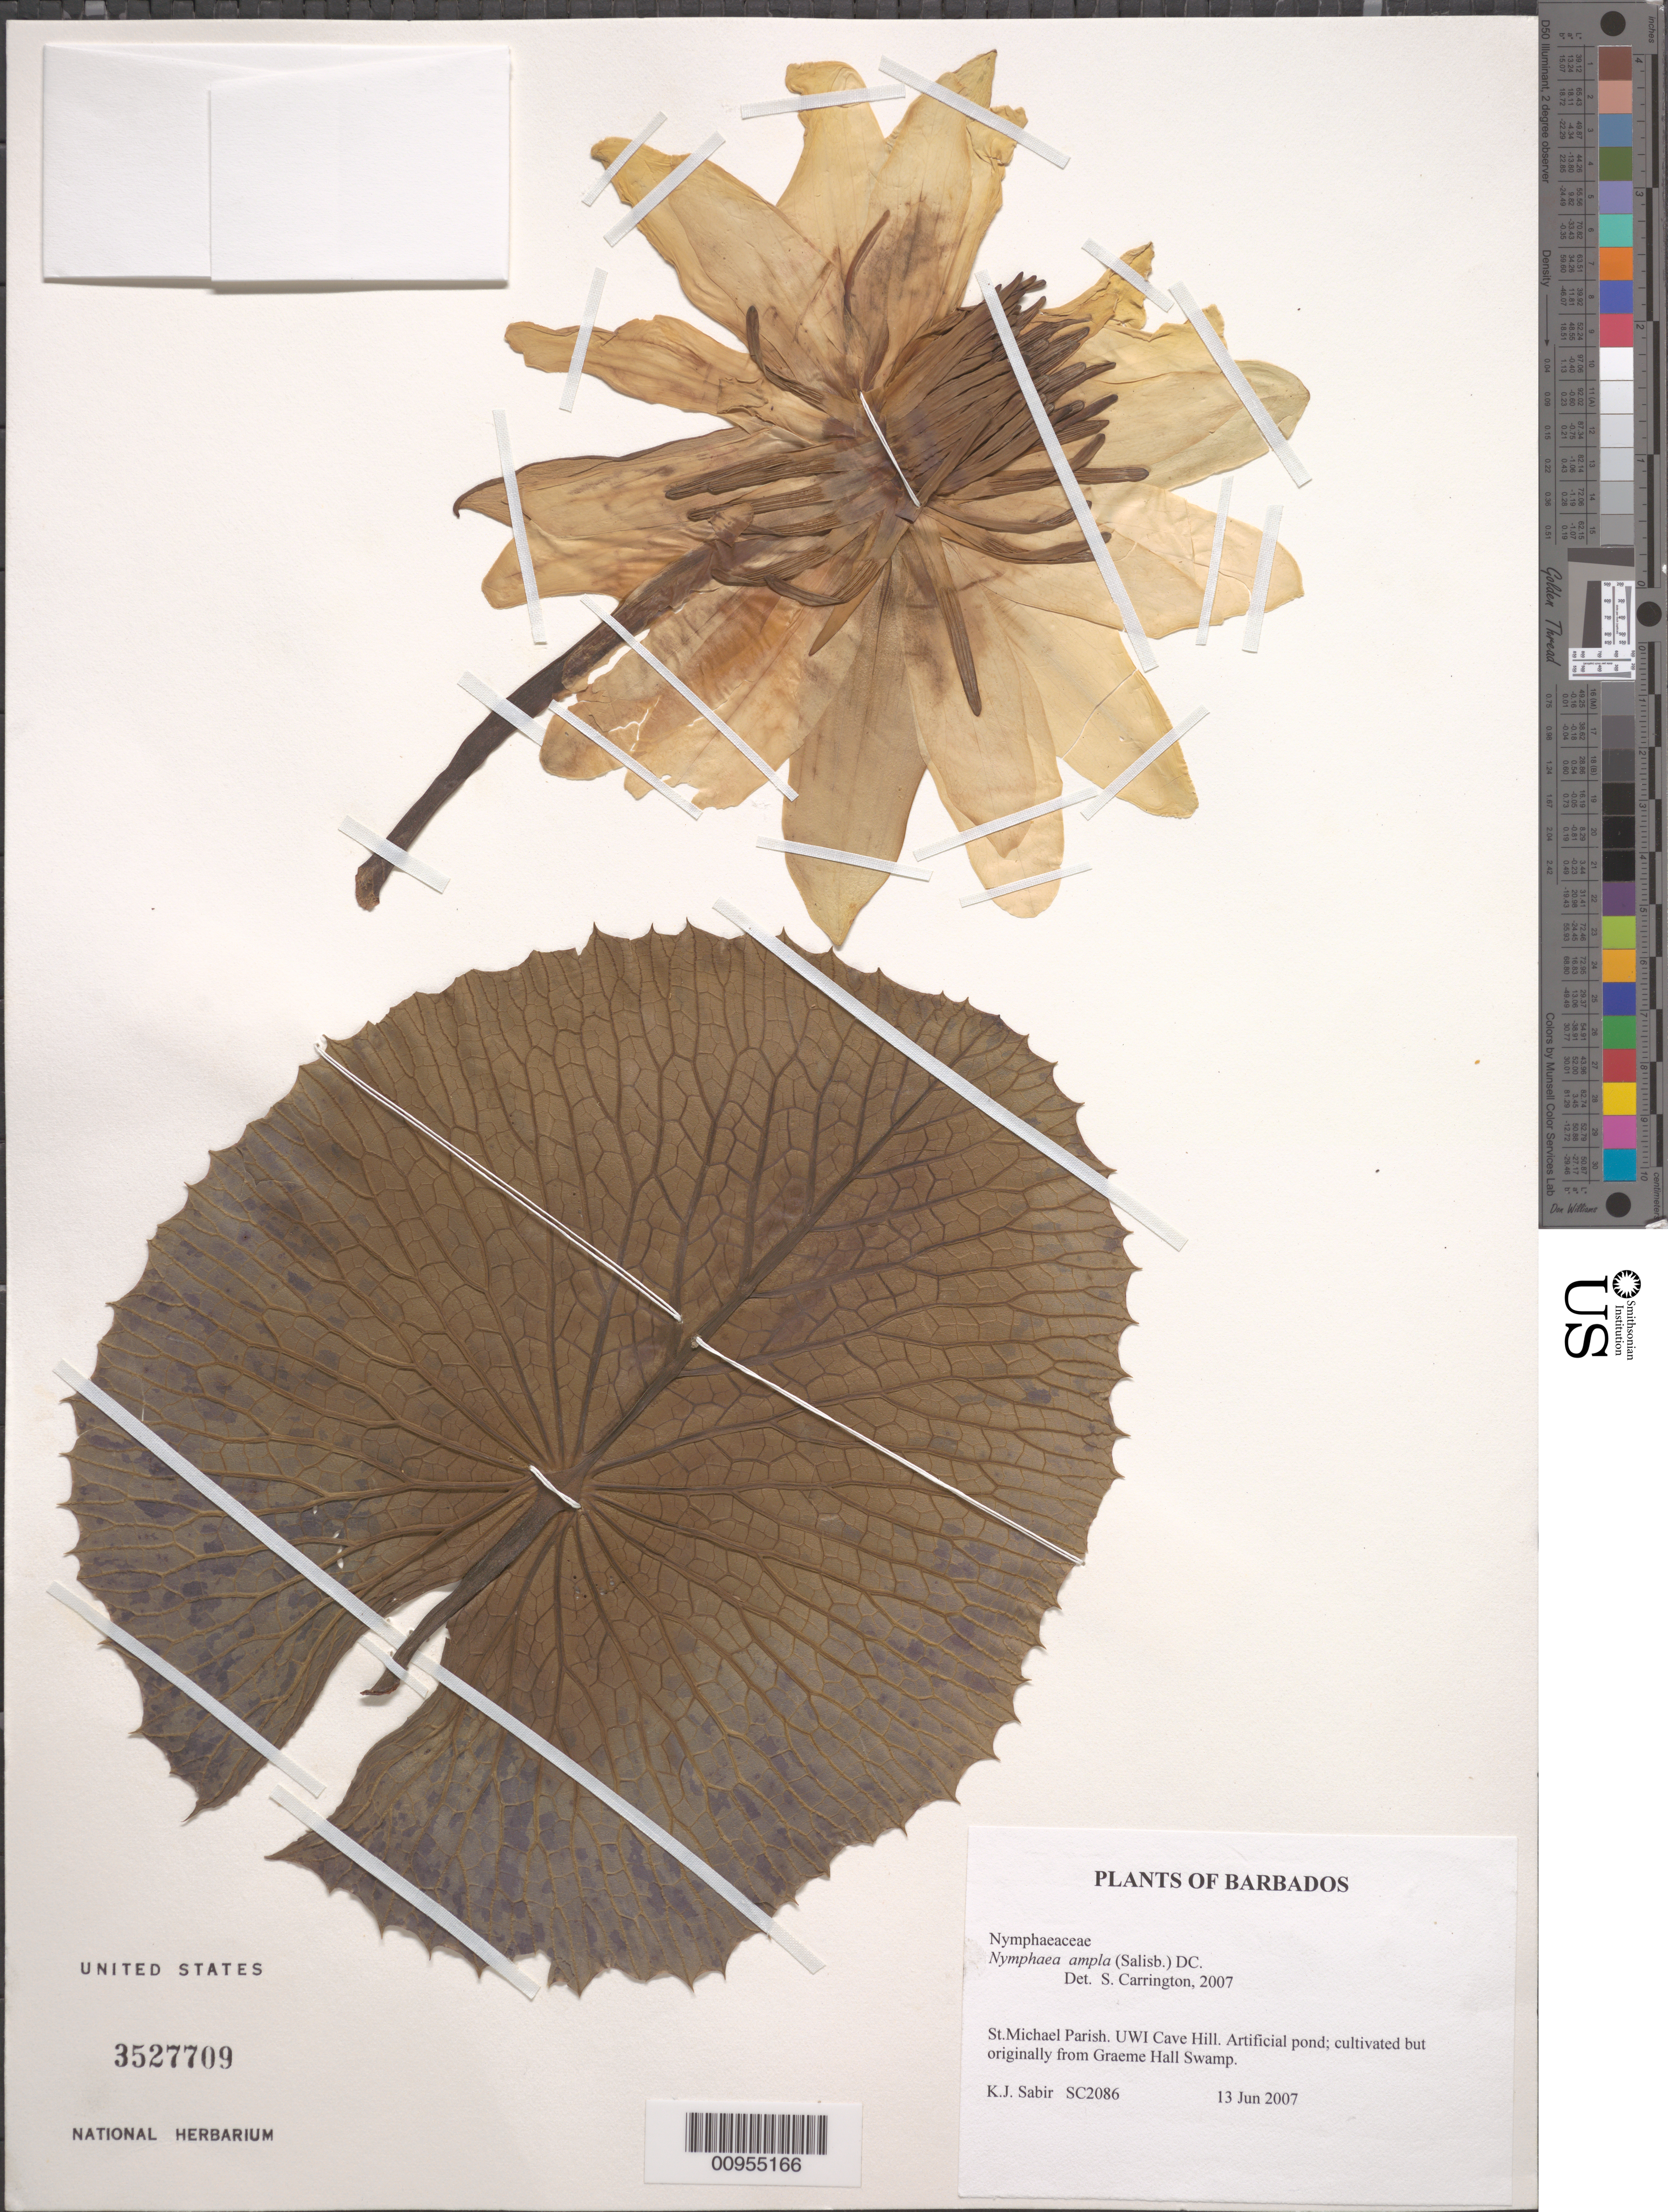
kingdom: Plantae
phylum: Tracheophyta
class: Magnoliopsida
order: Nymphaeales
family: Nymphaeaceae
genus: Nymphaea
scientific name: Nymphaea ampla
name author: (Salisb.) DC.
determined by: Carrington, C. M. S.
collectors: K. Sabir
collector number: SC 2086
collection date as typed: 13 Jun 2007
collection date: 2007-06-13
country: Barbados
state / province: Saint Michael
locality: UWI Cave Hill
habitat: artificial pond; cultivated but originally from Graeme Hall Swamp.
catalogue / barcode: US 3527709